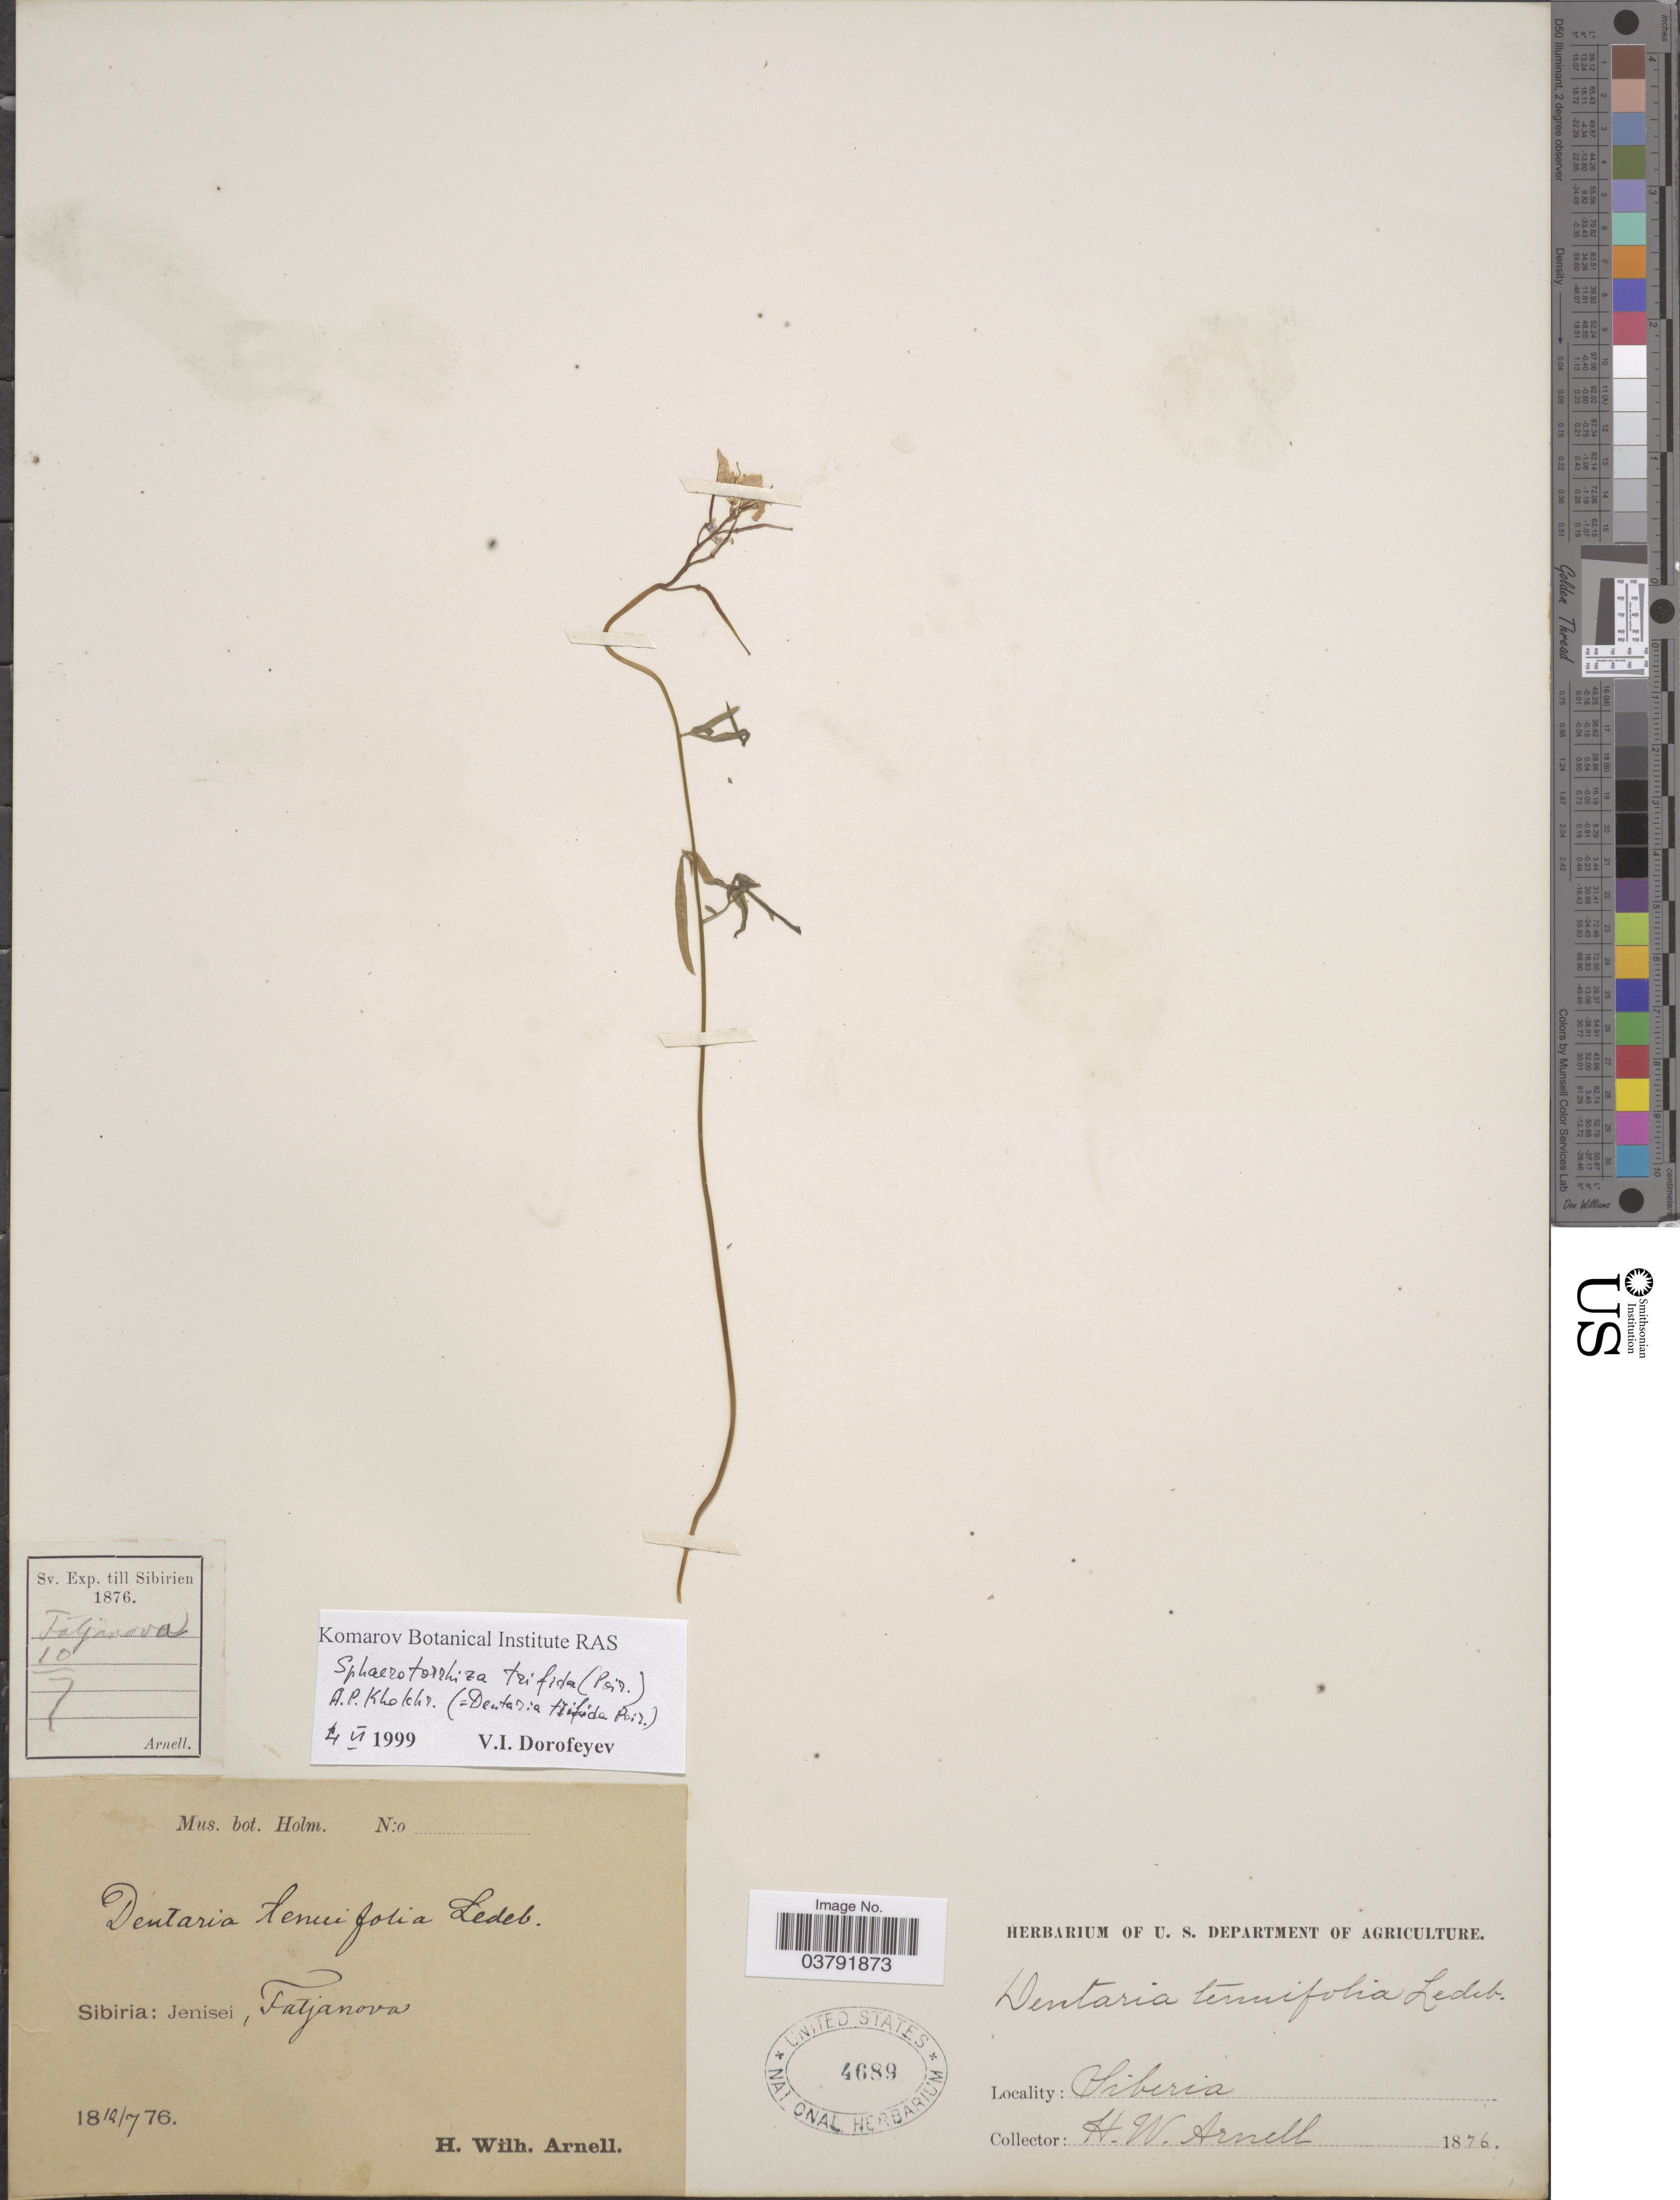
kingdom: Plantae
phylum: Tracheophyta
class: Magnoliopsida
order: Brassicales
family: Brassicaceae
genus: Dentaria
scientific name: Dentaria tenuifolia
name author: Ledeb.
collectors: H. W. Arnell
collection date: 1876-07-10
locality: Sibiria: Jenisei, Tatjanova.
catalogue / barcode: US 4689